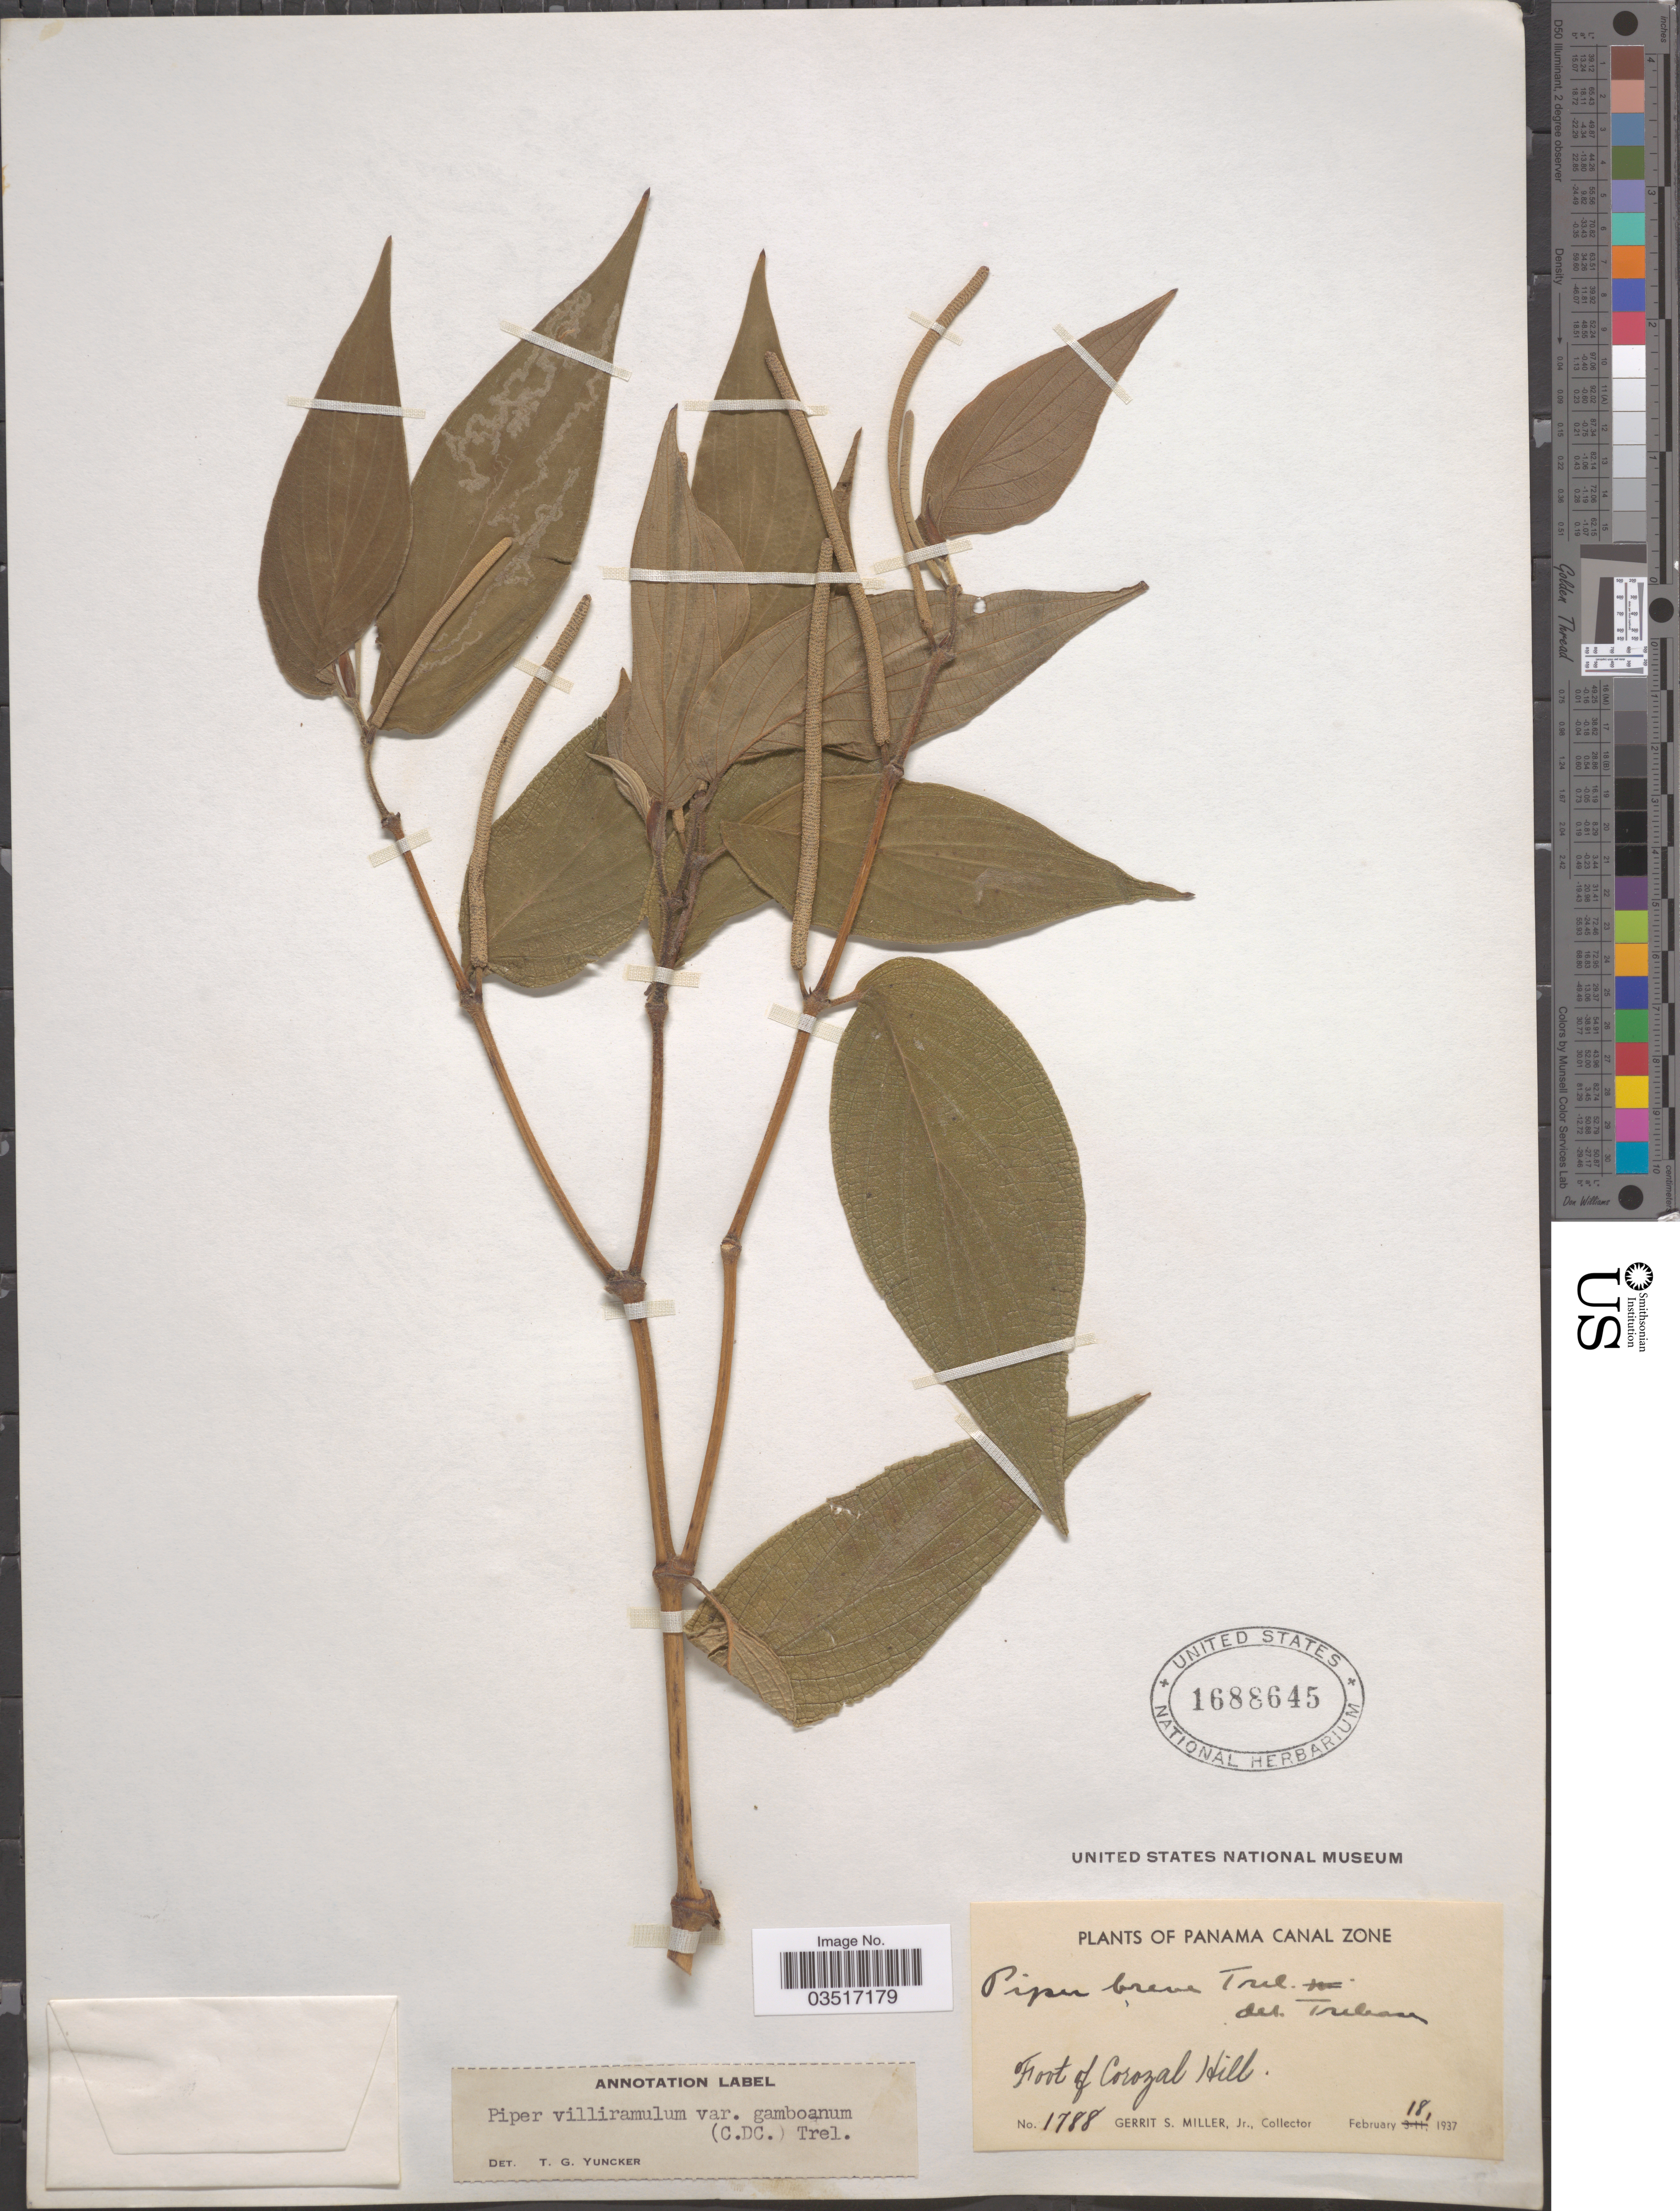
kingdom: Plantae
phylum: Tracheophyta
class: Magnoliopsida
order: Piperales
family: Piperaceae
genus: Piper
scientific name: Piper villiramulum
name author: C. DC.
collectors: G. S. Miller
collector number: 1788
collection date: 1937-02-18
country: Panama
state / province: Colón / Panamá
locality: Panama Canal Zone. Foot of Corozal Hill.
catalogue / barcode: US 1688645